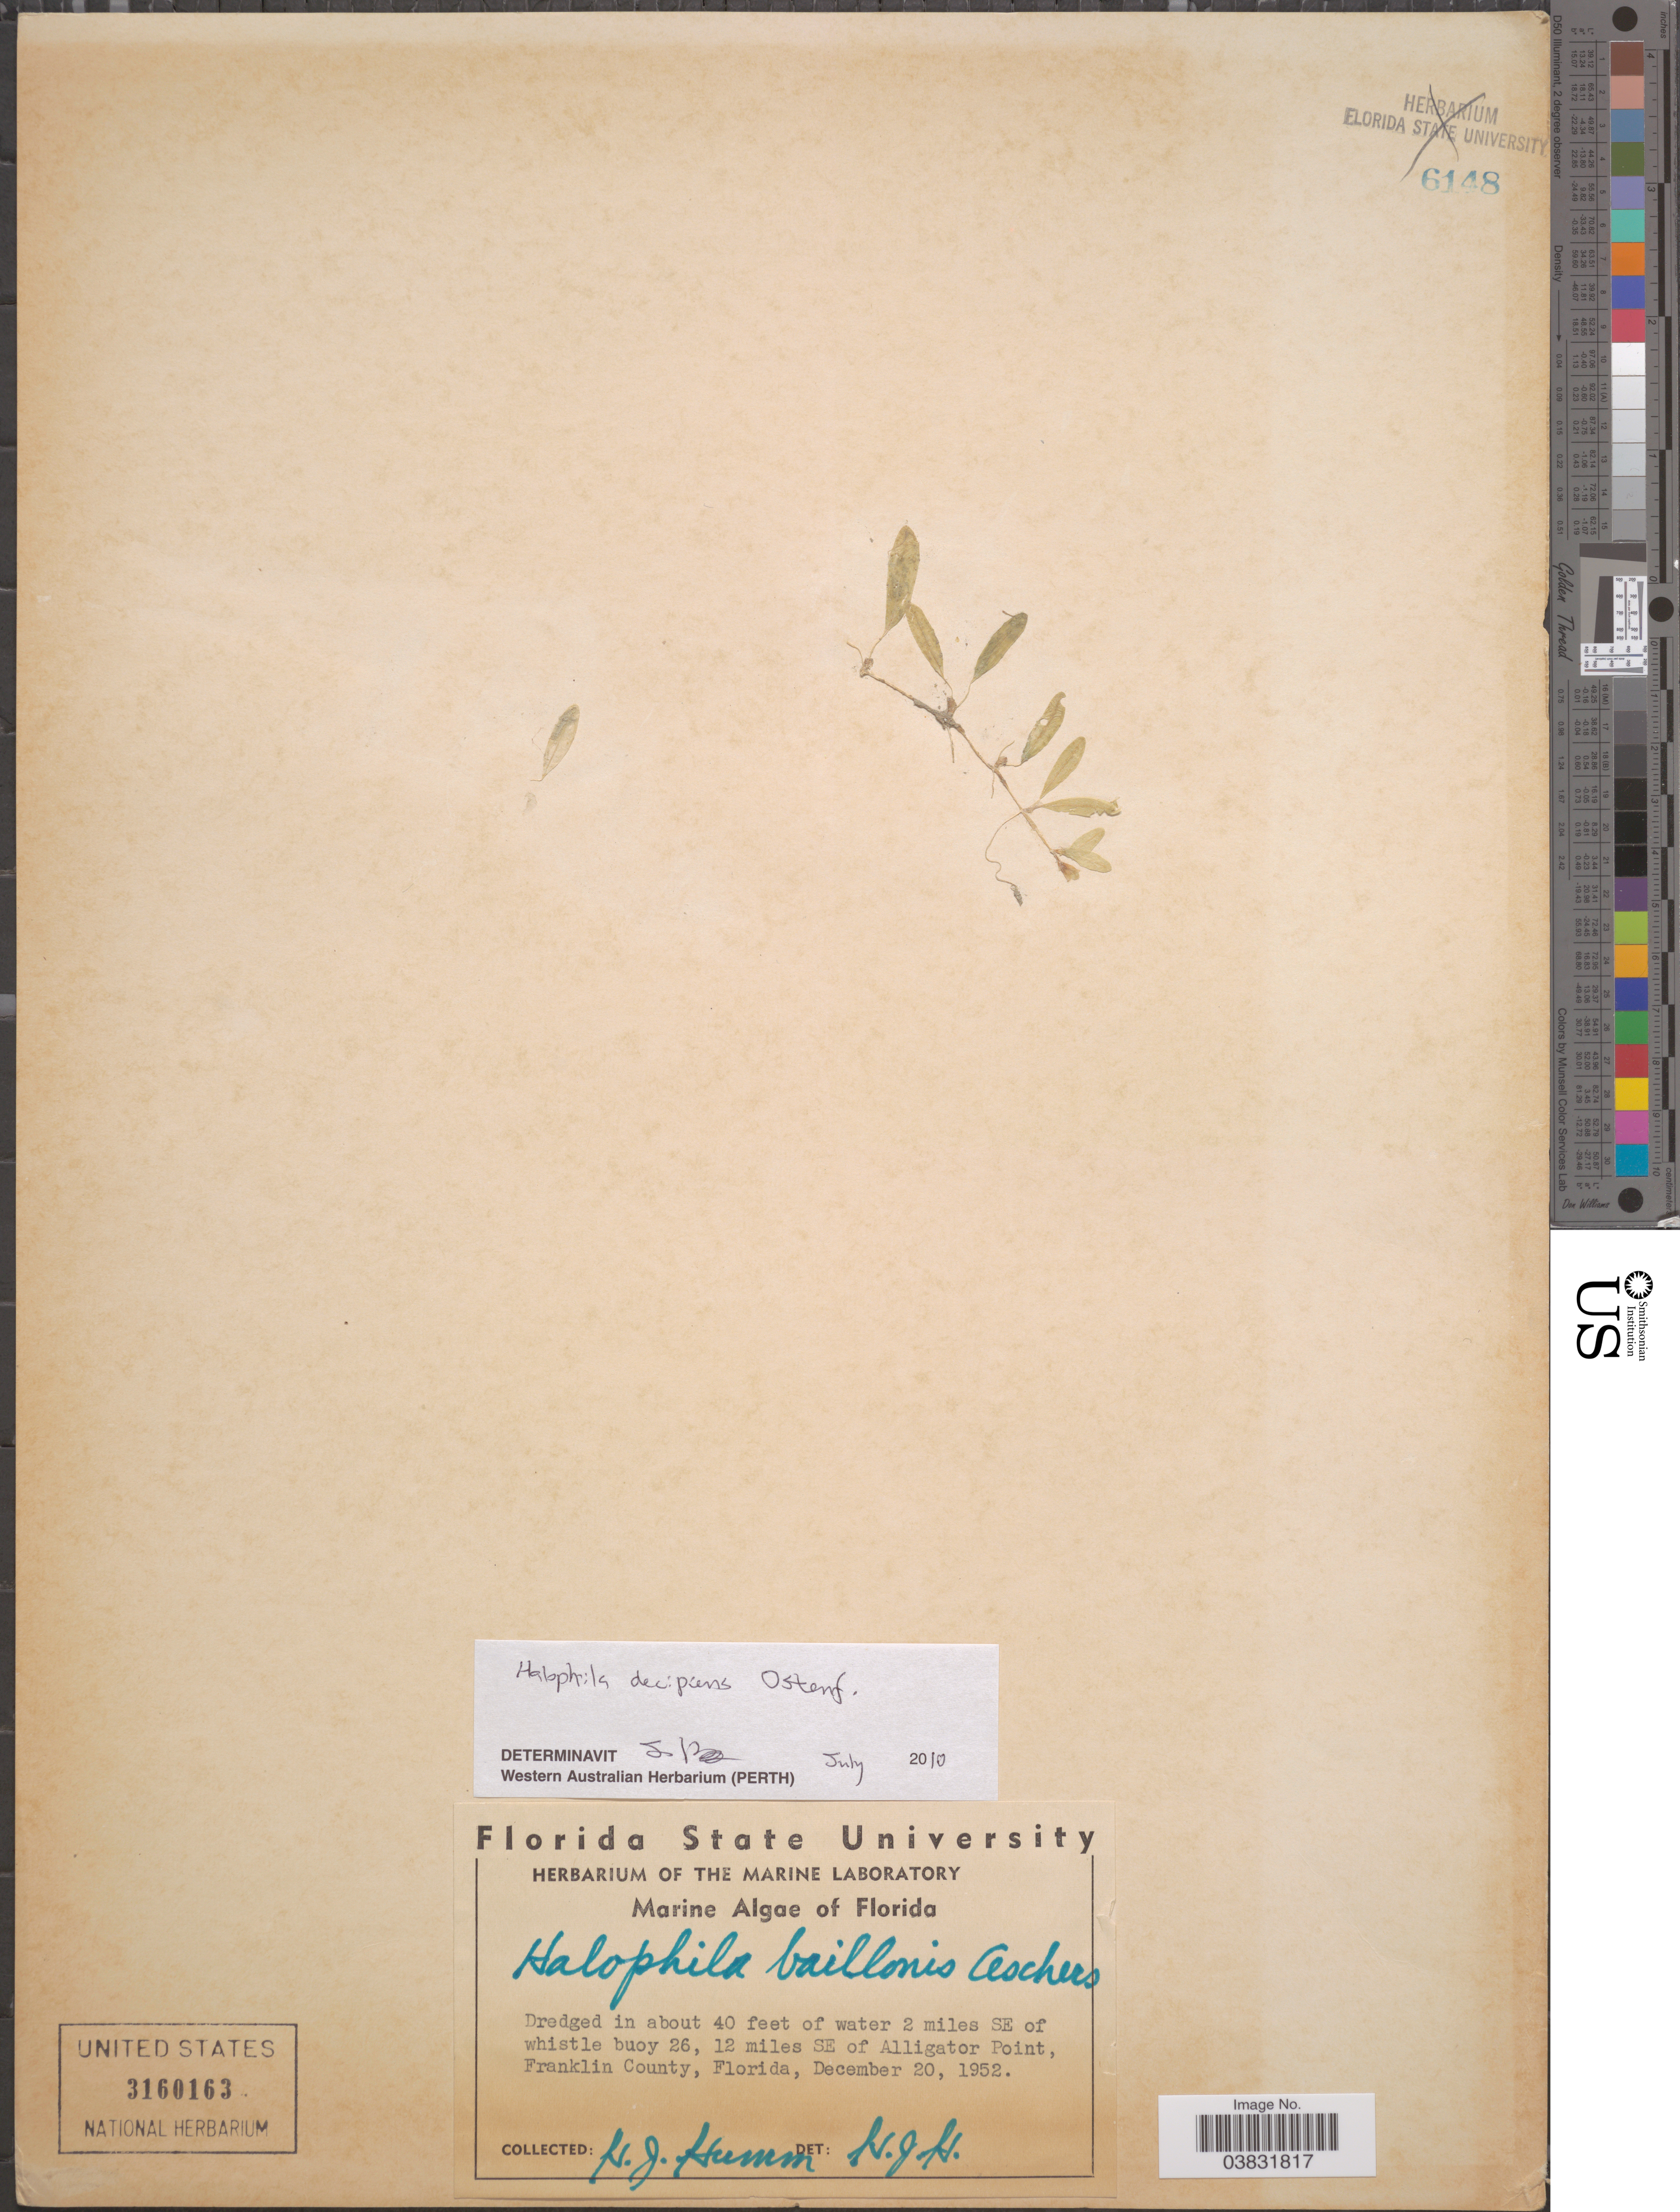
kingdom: Plantae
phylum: Tracheophyta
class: Liliopsida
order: Alismatales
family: Hydrocharitaceae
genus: Halophila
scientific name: Halophila decipiens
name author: Ostenf.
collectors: H. J. Humm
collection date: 1952-12-20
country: United States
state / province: Florida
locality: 2 miles SE of whistle buoy 26, 12 miles SE of Alligator Point, Franklin County.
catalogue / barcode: US 3160163